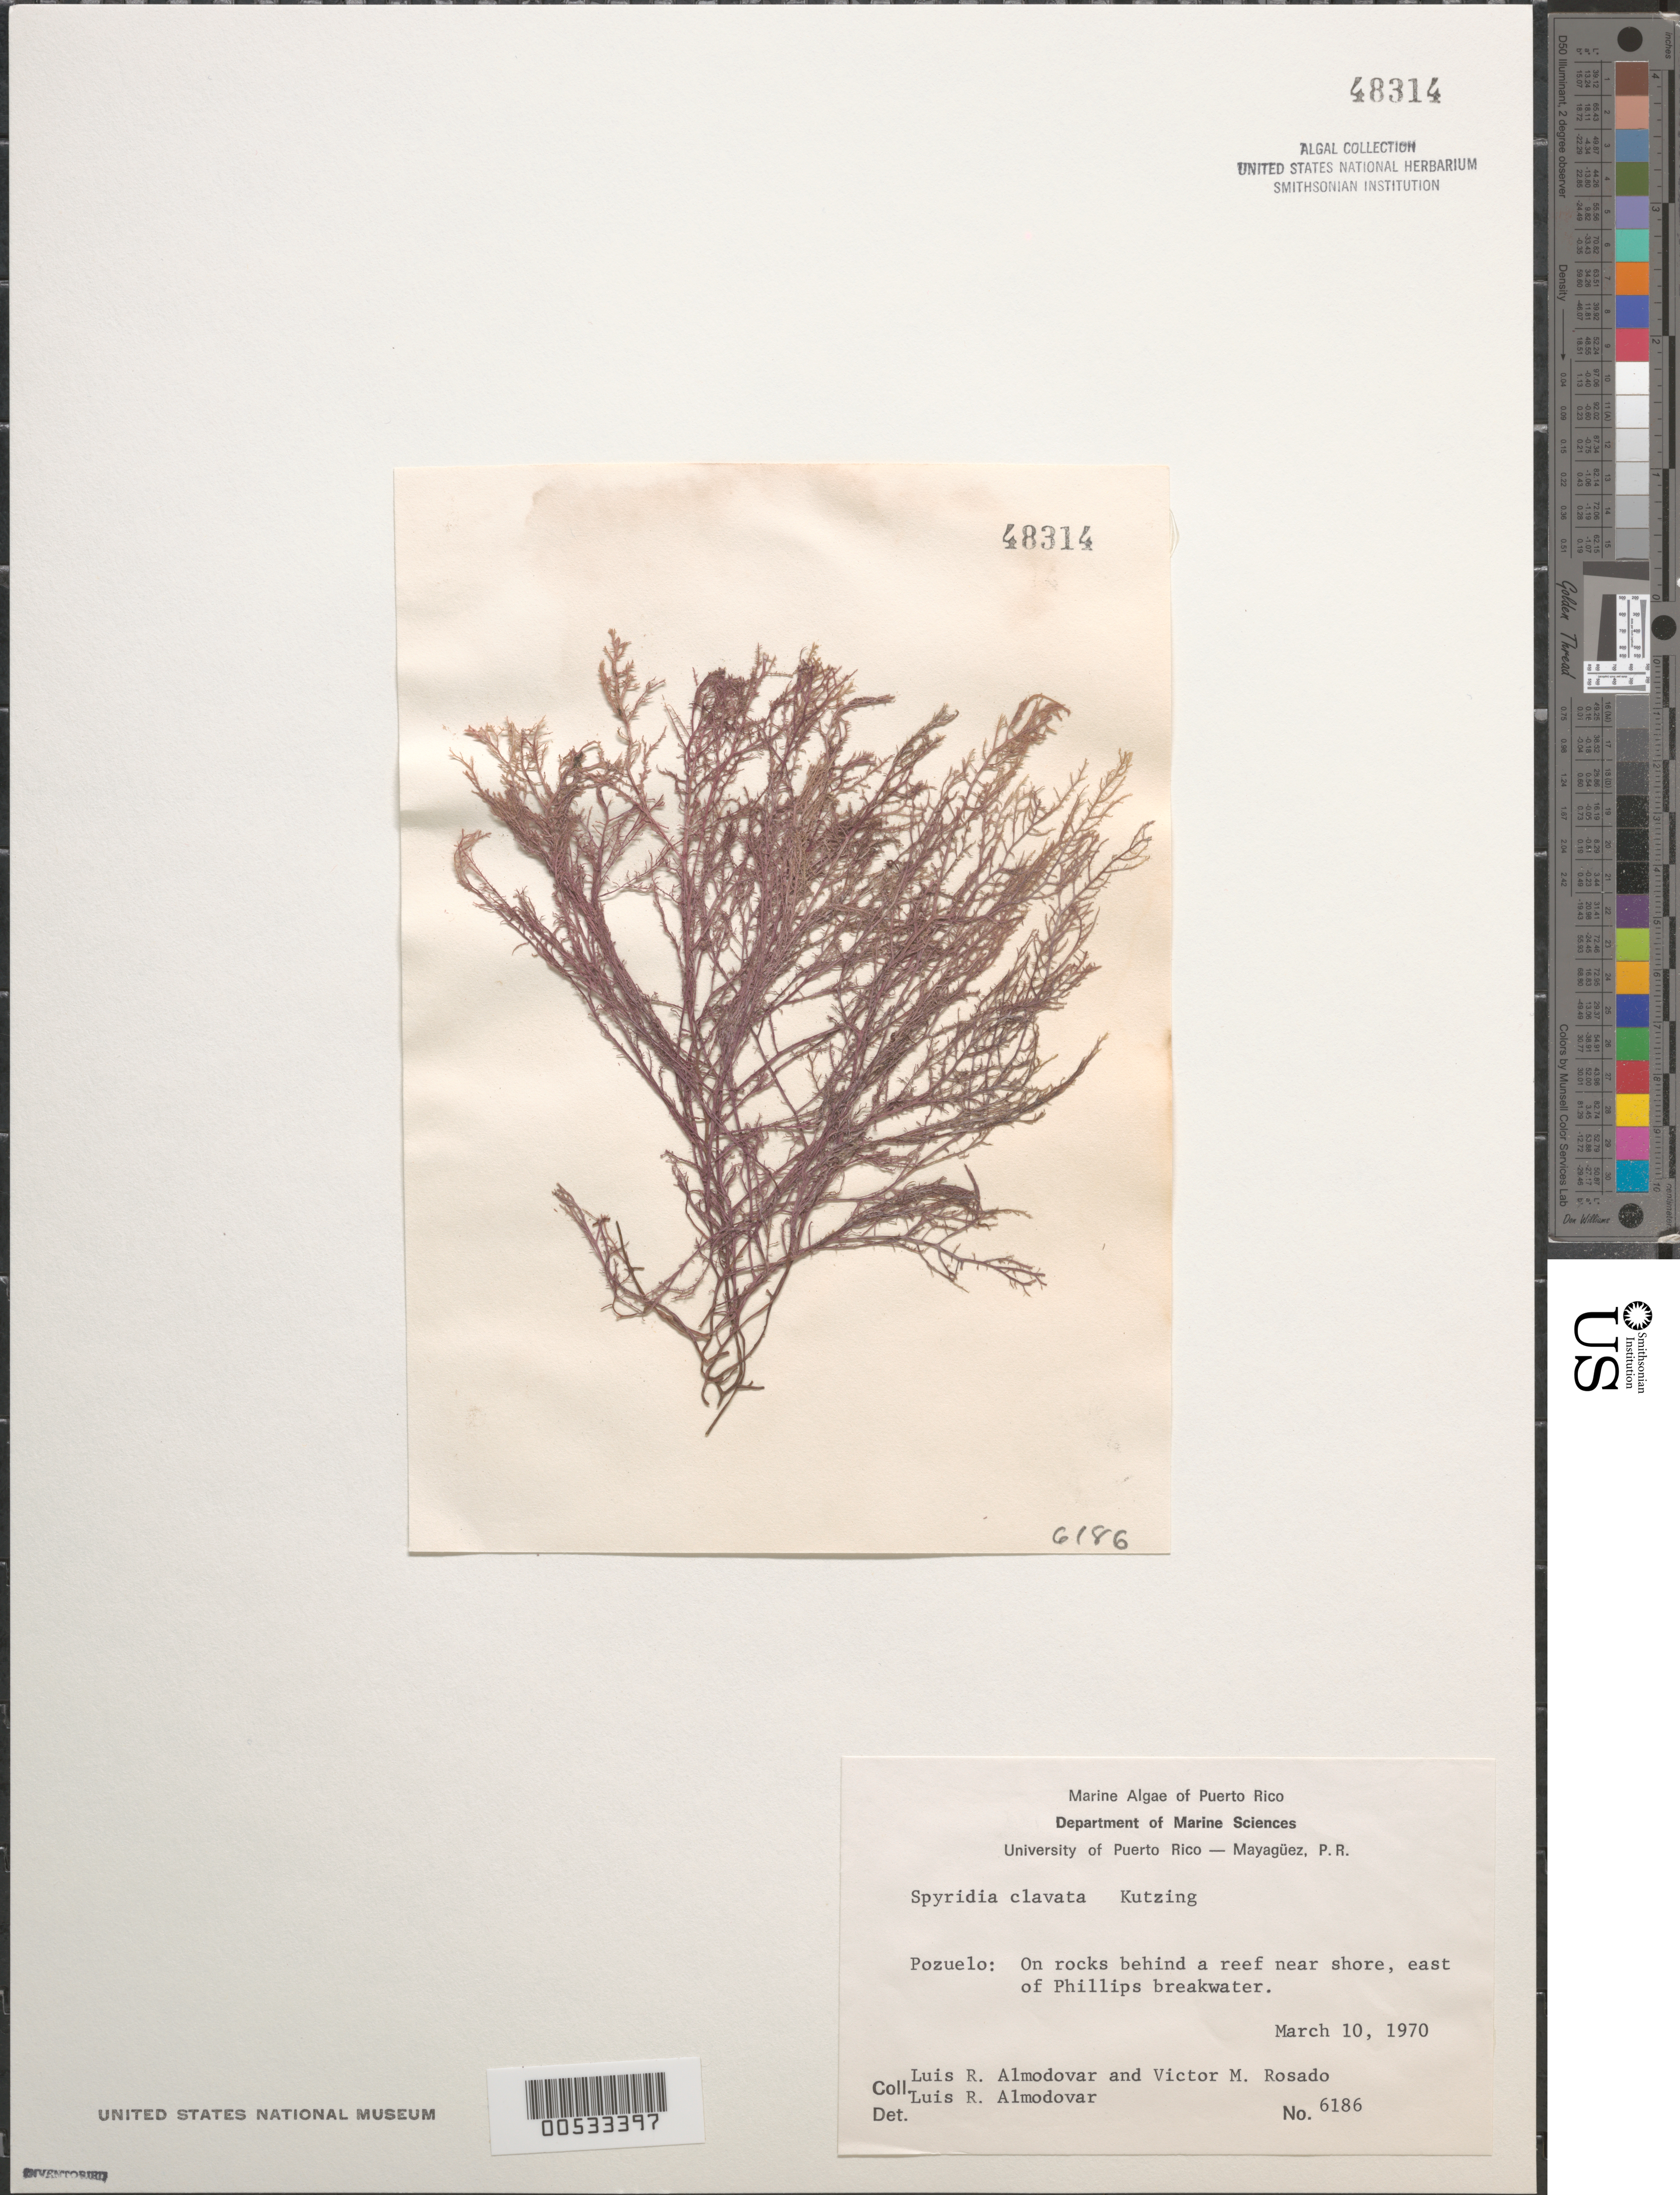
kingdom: Plantae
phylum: Rhodophyta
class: Florideophyceae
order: Ceramiales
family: Spyridiaceae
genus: Spyridia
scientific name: Spyridia clavata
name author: Kütz.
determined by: Almodovar, L. R.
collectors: L. Almodovar & V. Rosado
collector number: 6186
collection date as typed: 10 Mar 1970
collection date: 1970-03-10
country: Puerto Rico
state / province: Guayama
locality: Pozuelo, east of Phillips breakwater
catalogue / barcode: US 48314